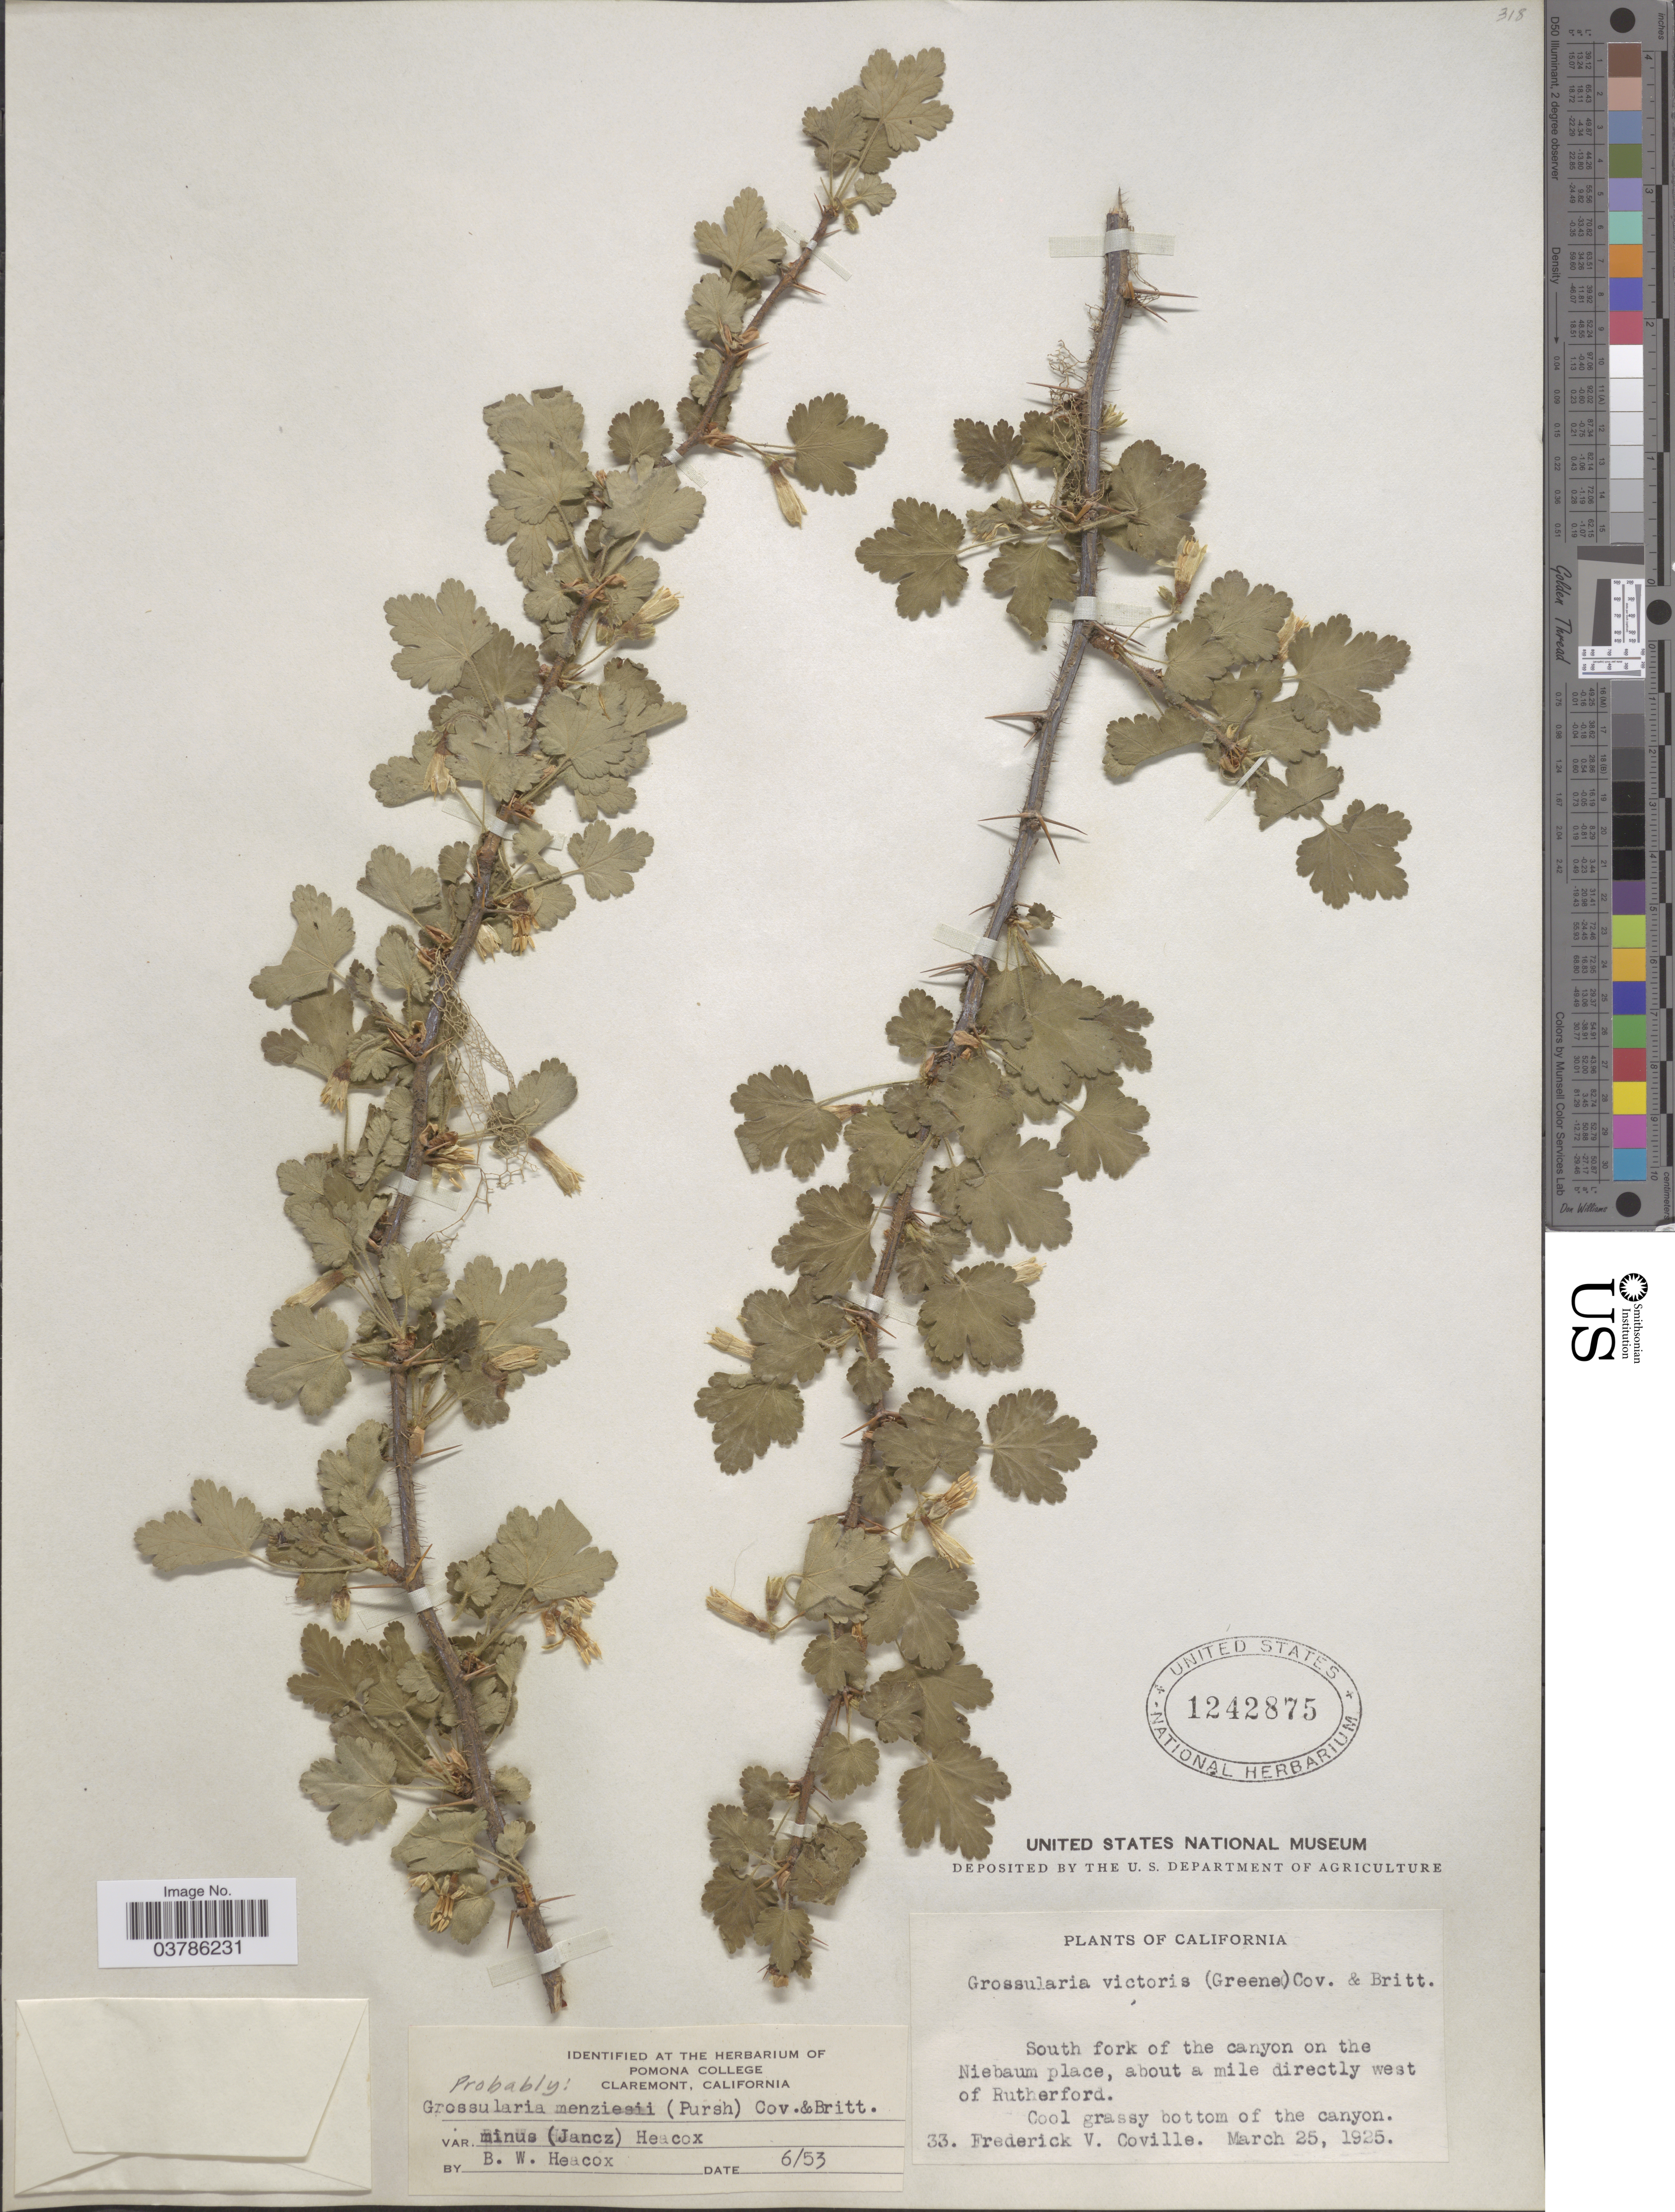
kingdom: Plantae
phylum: Tracheophyta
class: Magnoliopsida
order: Saxifragales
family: Grossulariaceae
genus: Ribes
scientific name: Ribes menziesii var. minus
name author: Jancz.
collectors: F. V. Coville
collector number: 33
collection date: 1925-03-25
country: United States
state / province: California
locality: South fork of the canyon on the Niebaum place, about a mile directly west of Rutherford.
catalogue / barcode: US 1242875